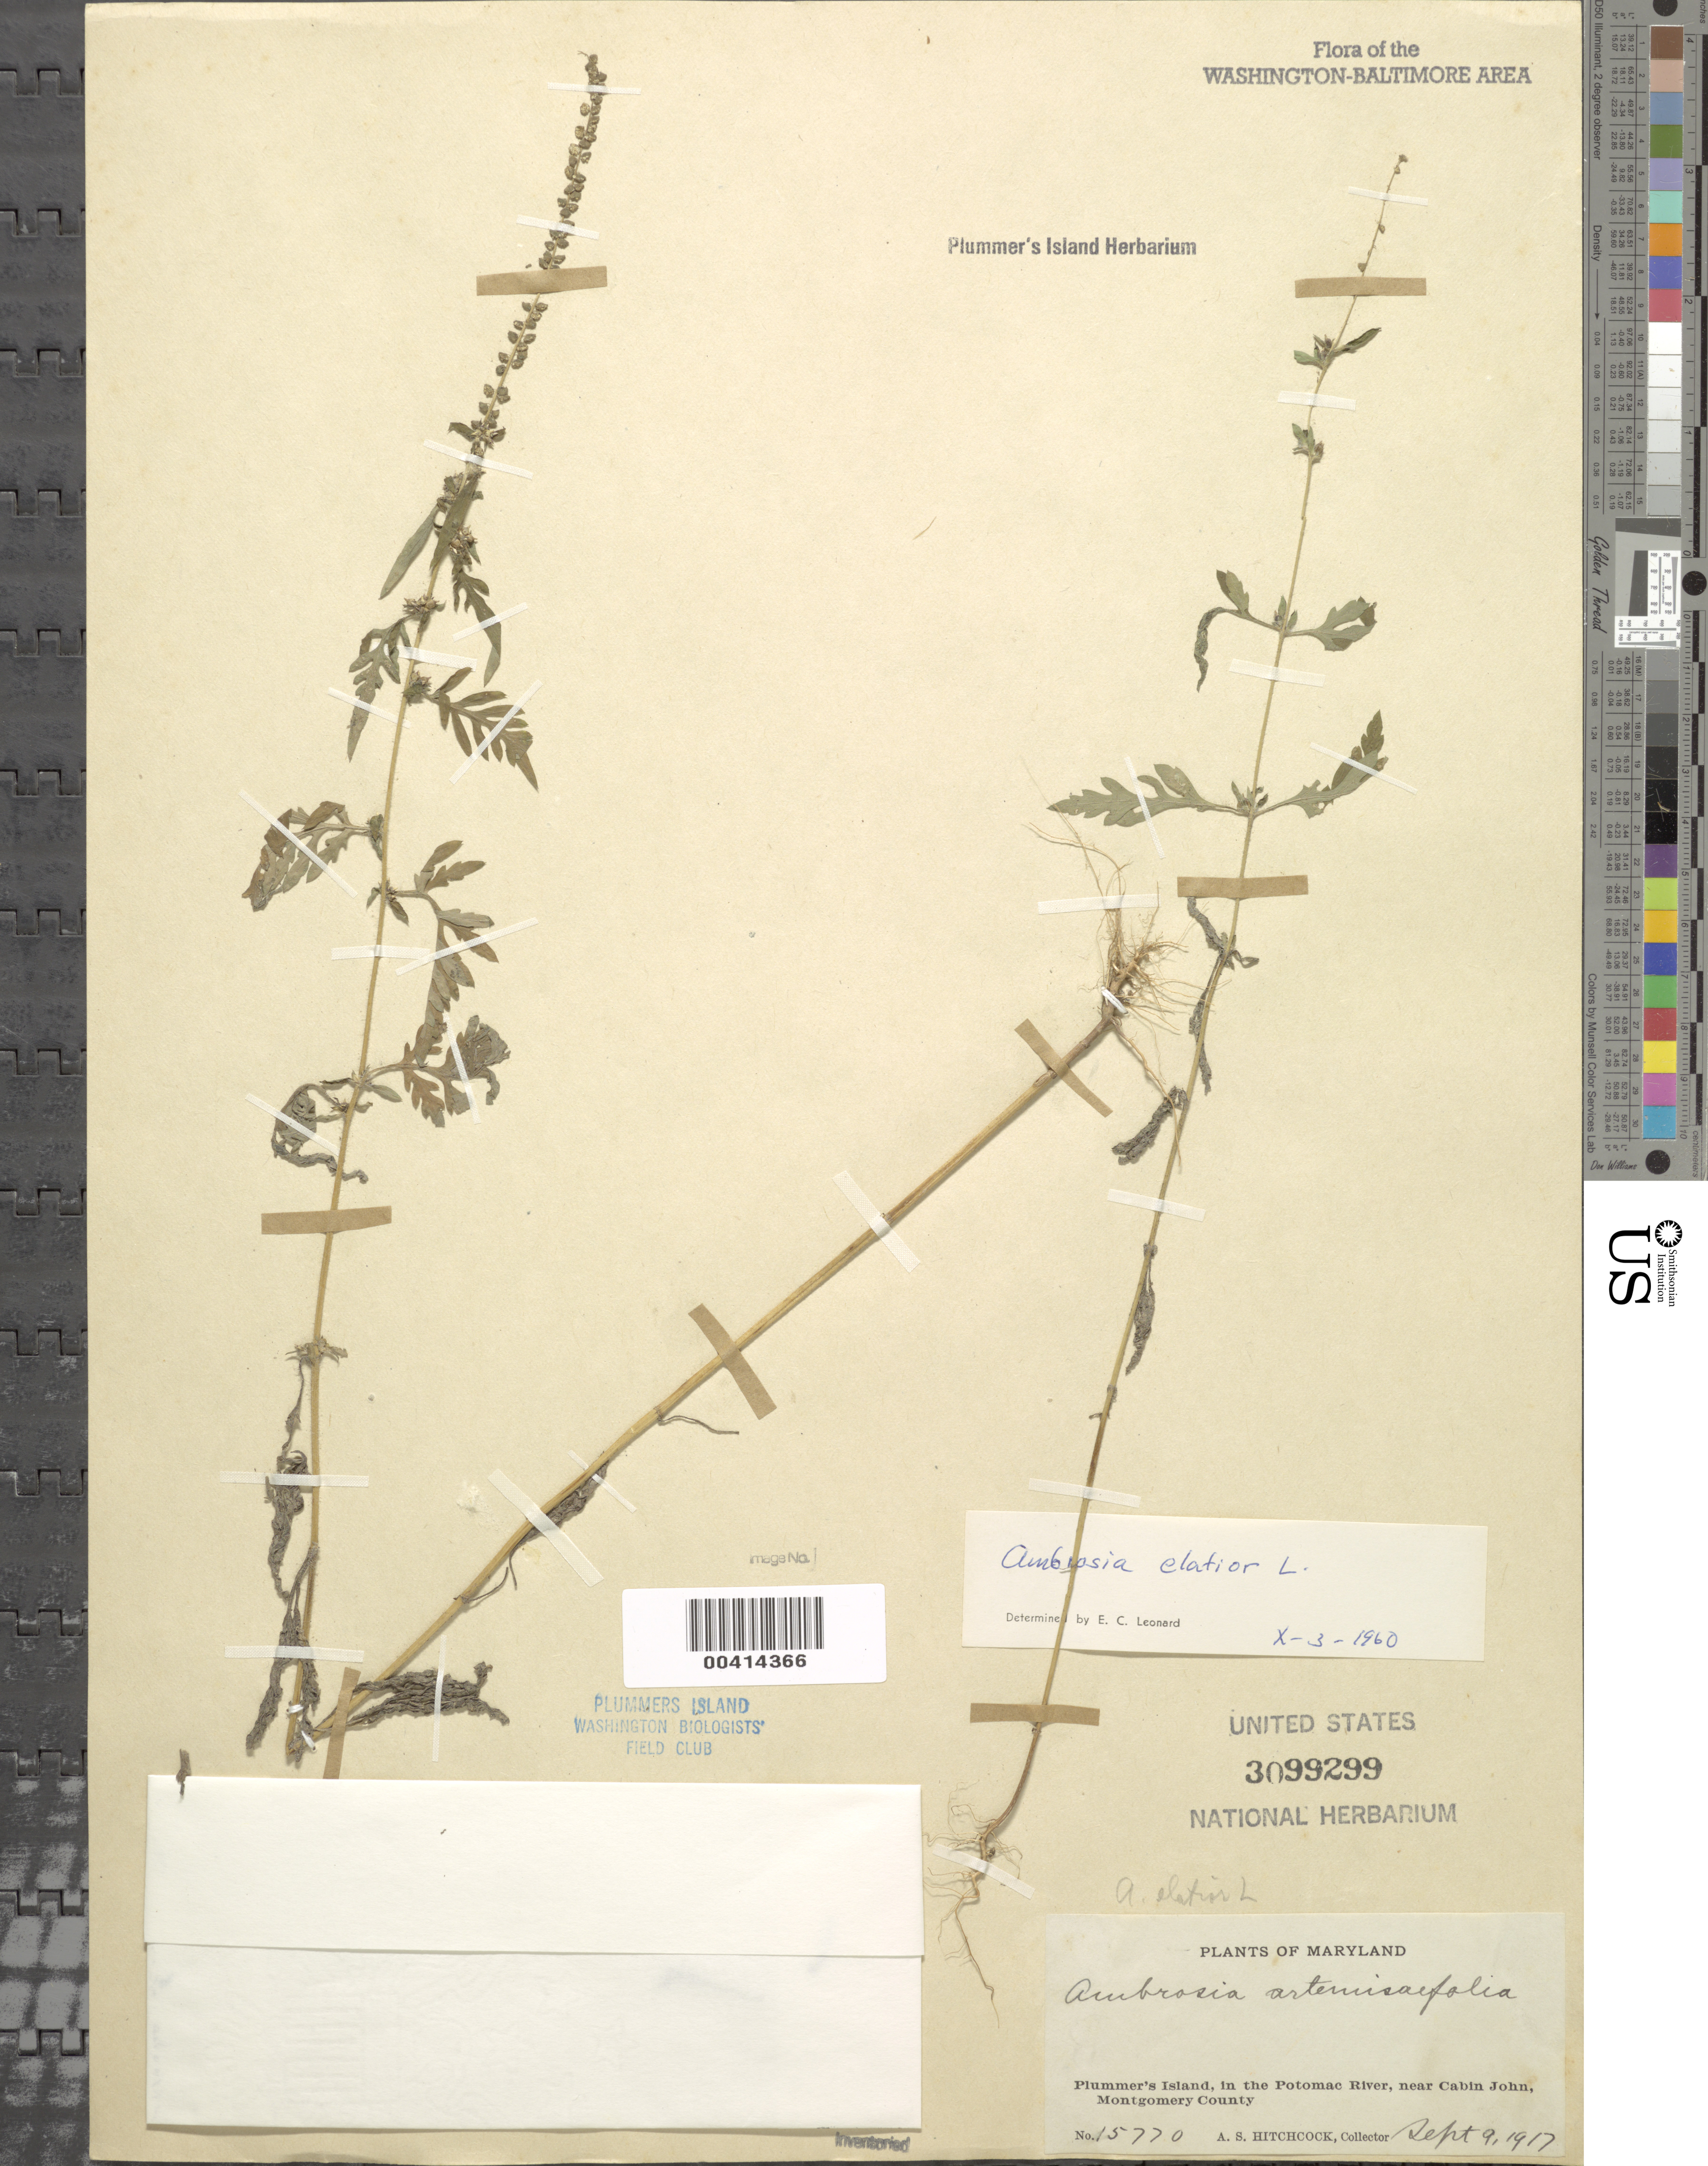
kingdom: Plantae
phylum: Tracheophyta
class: Magnoliopsida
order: Asterales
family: Asteraceae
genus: Ambrosia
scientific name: Ambrosia artemisiifolia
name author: L.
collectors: A. S. Hitchcock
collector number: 15770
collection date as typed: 09 Sep 1917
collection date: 1917-09-09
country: United States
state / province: Maryland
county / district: Montgomery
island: Plummers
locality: Plummer's Island C. & O. Canal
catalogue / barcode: US 3099299